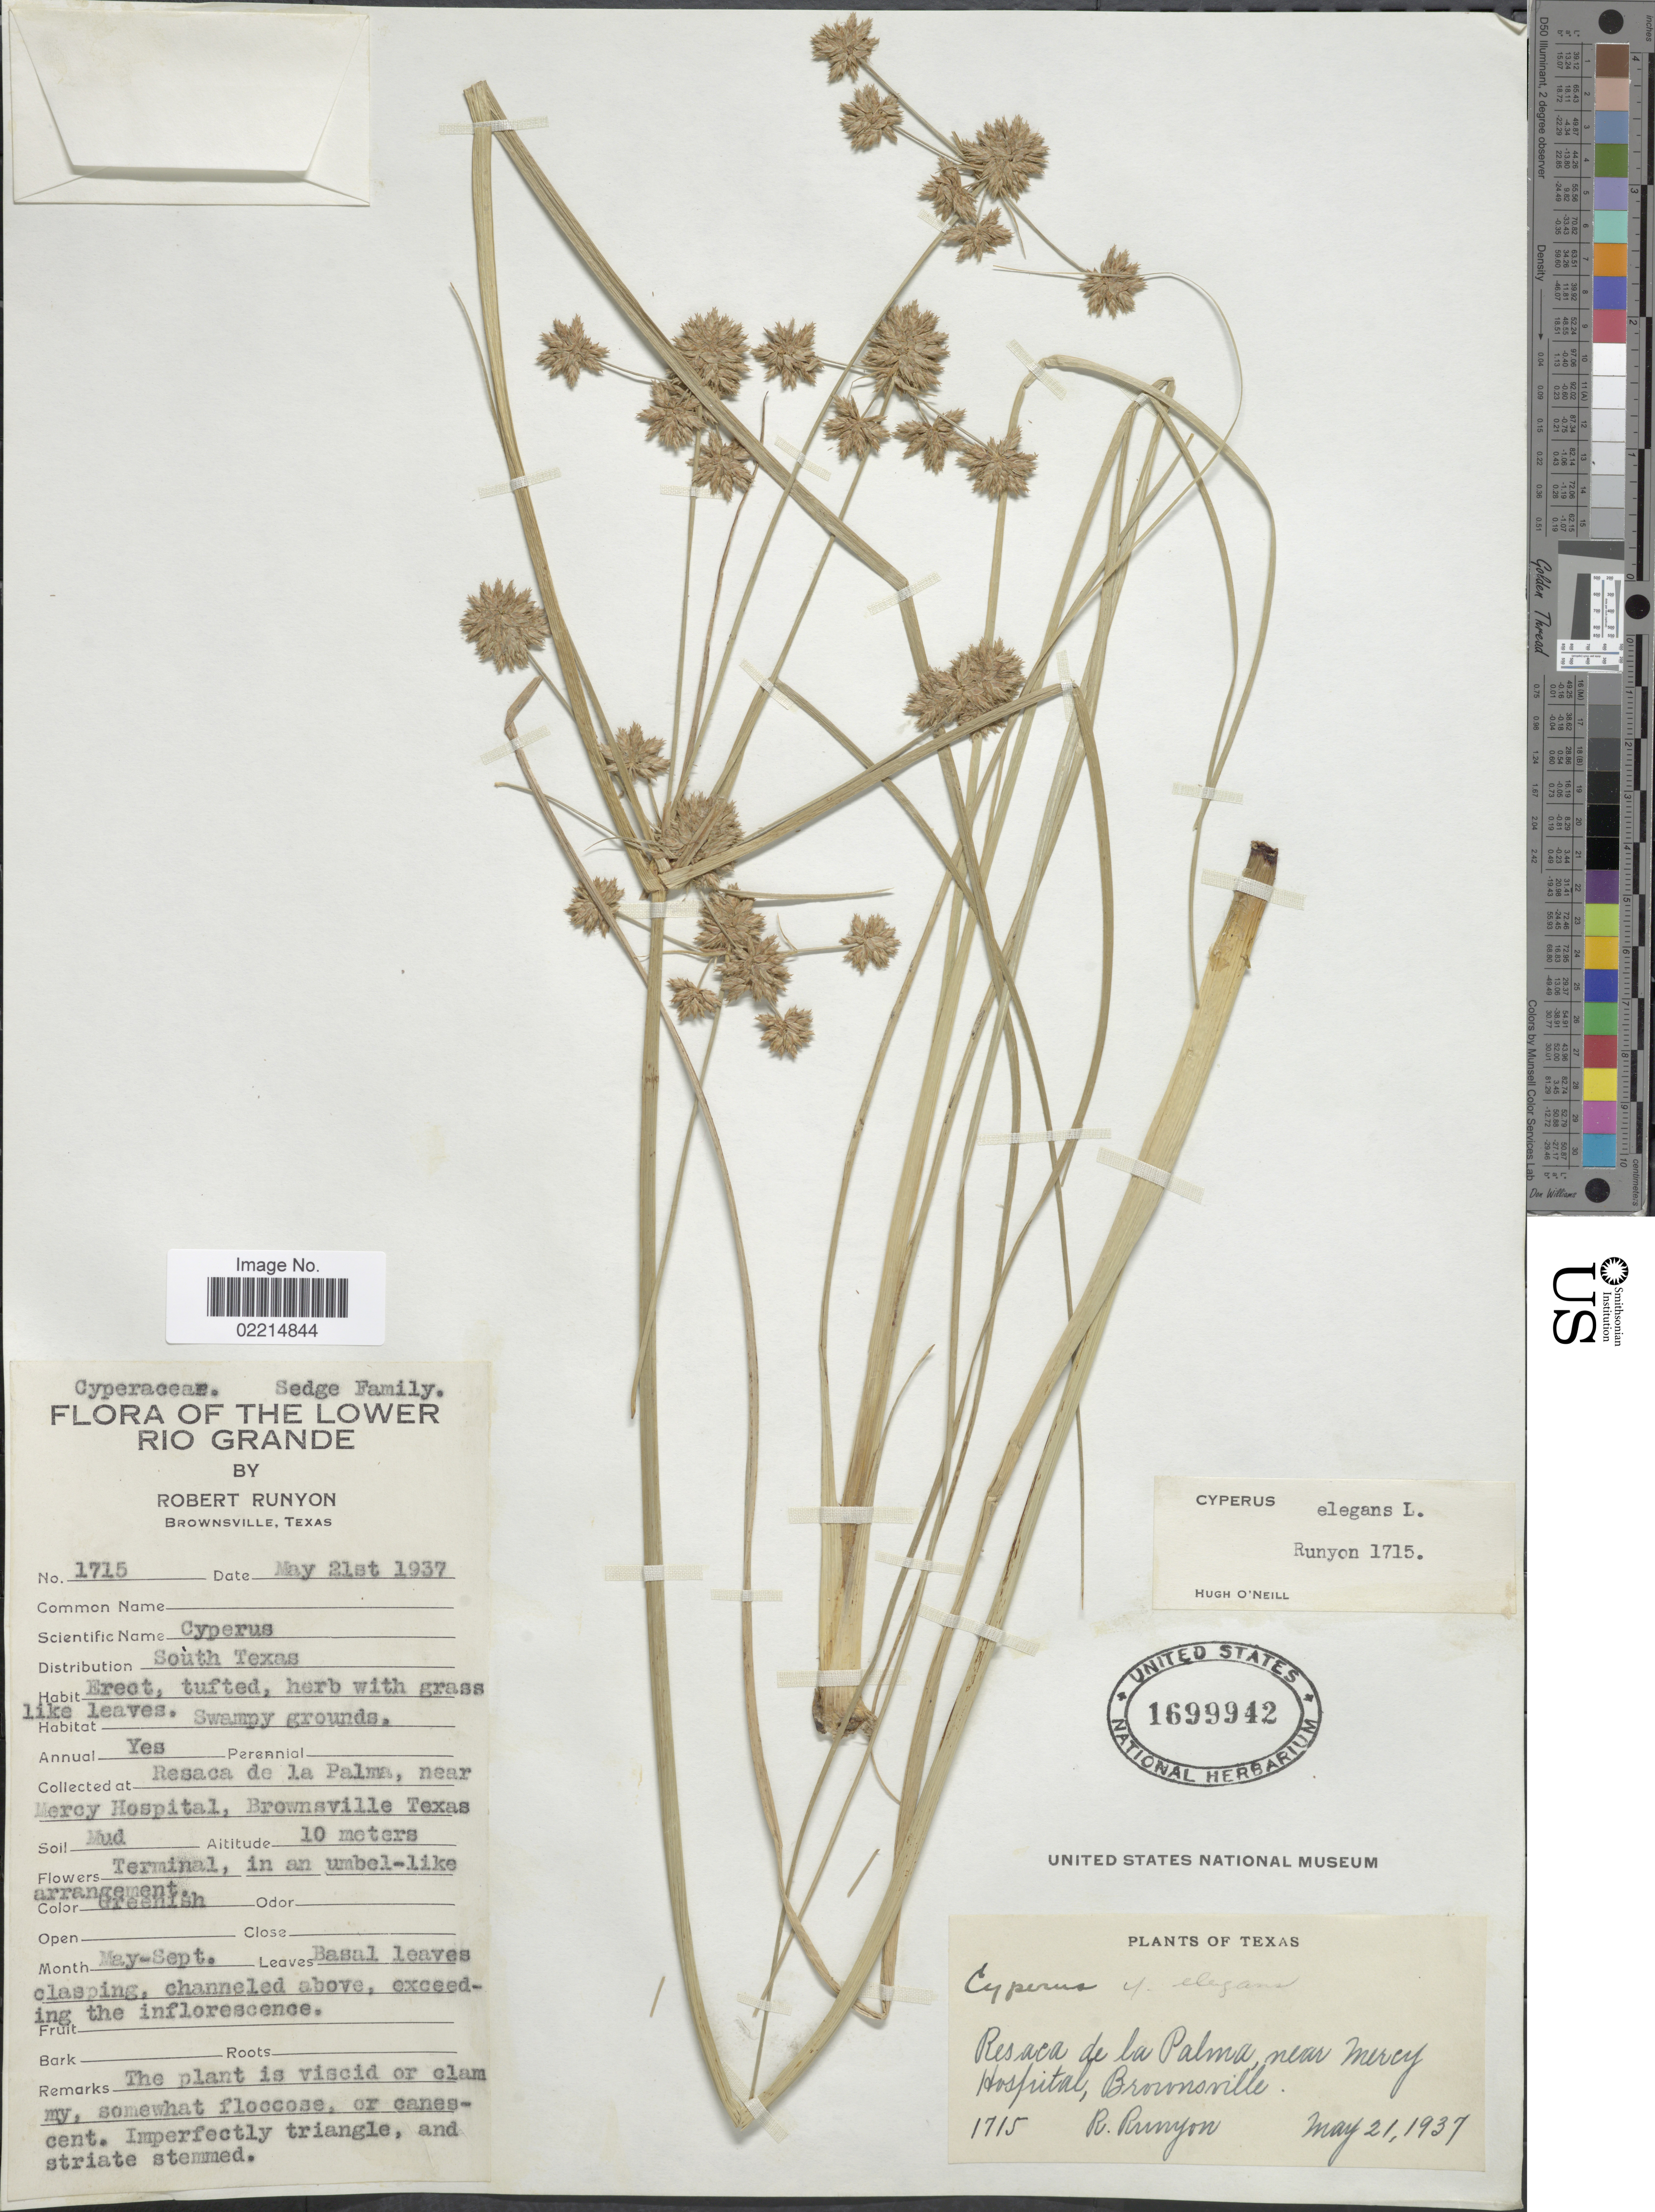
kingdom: Plantae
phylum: Tracheophyta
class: Liliopsida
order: Poales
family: Cyperaceae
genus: Cyperus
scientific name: Cyperus elegans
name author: L.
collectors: R. Runyon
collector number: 1715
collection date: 1937-05-21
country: United States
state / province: Texas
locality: Lower Rio Grande, Resaca de la Palma, near Murey Hospital, Brownsville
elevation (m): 10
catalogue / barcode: US 1699942